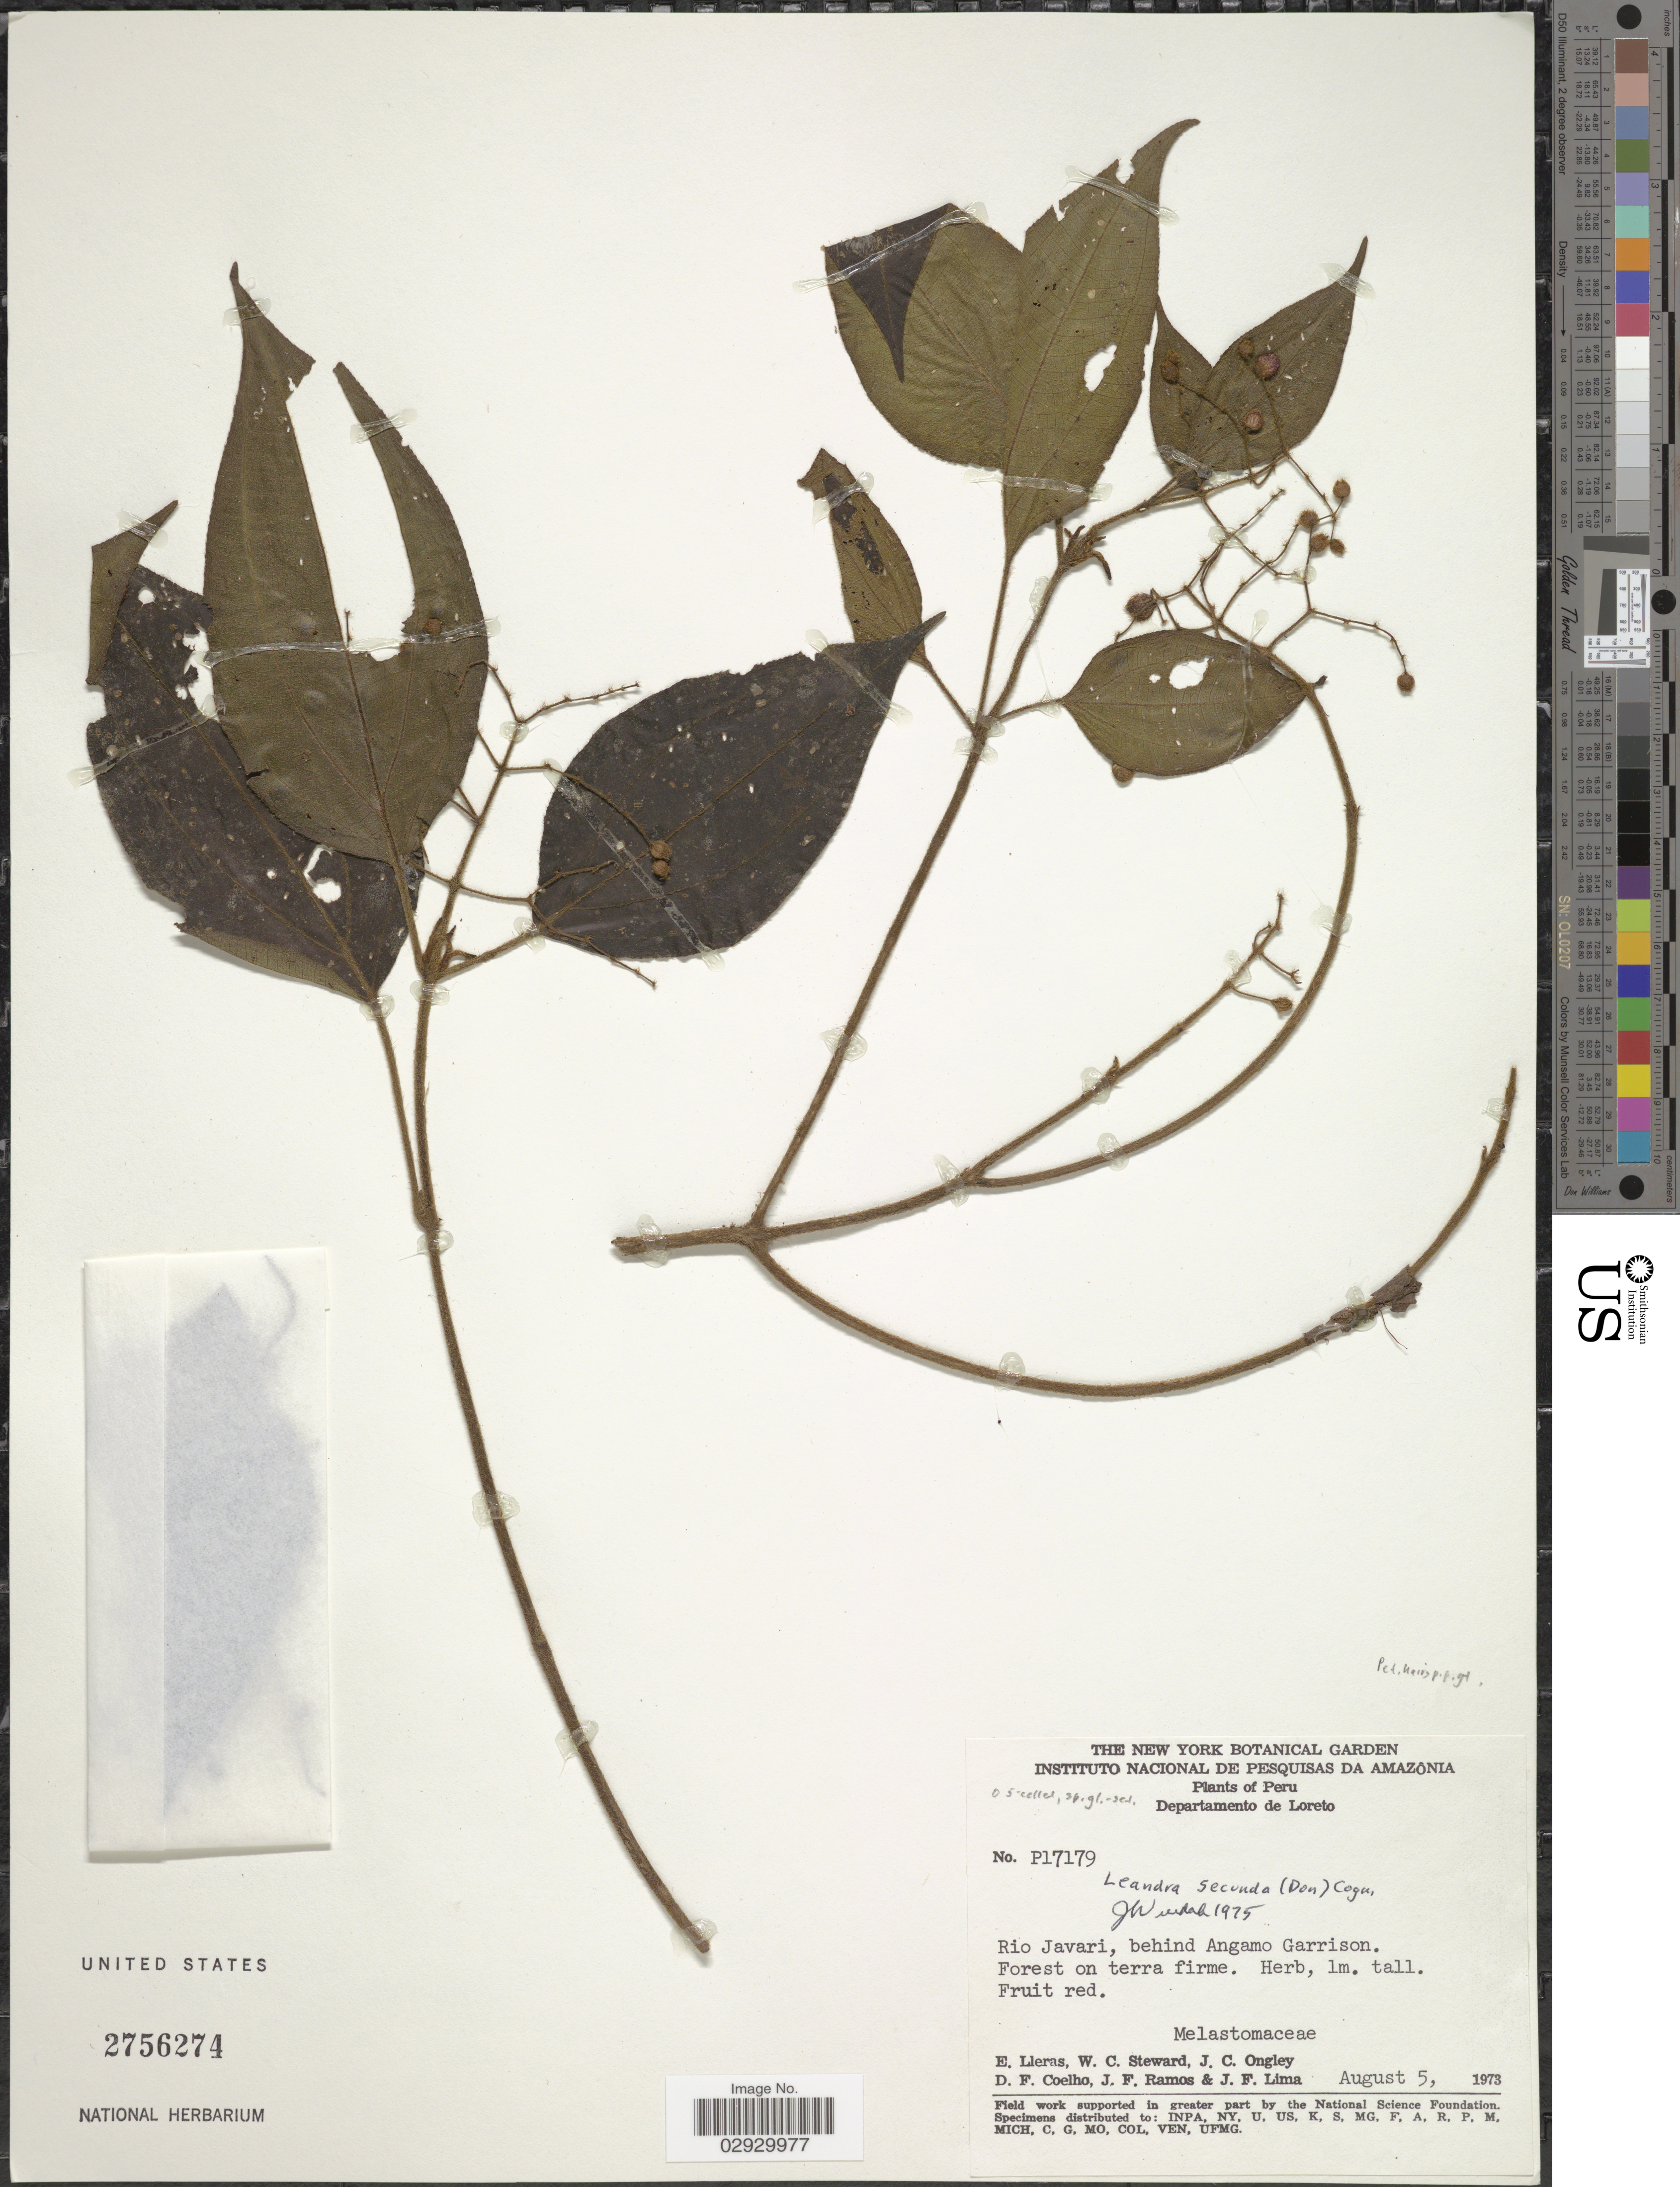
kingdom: Plantae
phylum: Tracheophyta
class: Magnoliopsida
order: Myrtales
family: Melastomataceae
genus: Leandra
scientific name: Leandra secunda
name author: (D. Don) Cogn.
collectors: E. Lleras, W. C. Steward, J. C. Ongley, D. F. Coêlho & et al.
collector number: P17179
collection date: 1973-08-05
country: Peru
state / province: Loreto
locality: Departamento de Loreto, Rio Javari, behind Angamo Garrison.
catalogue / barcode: US 2756274